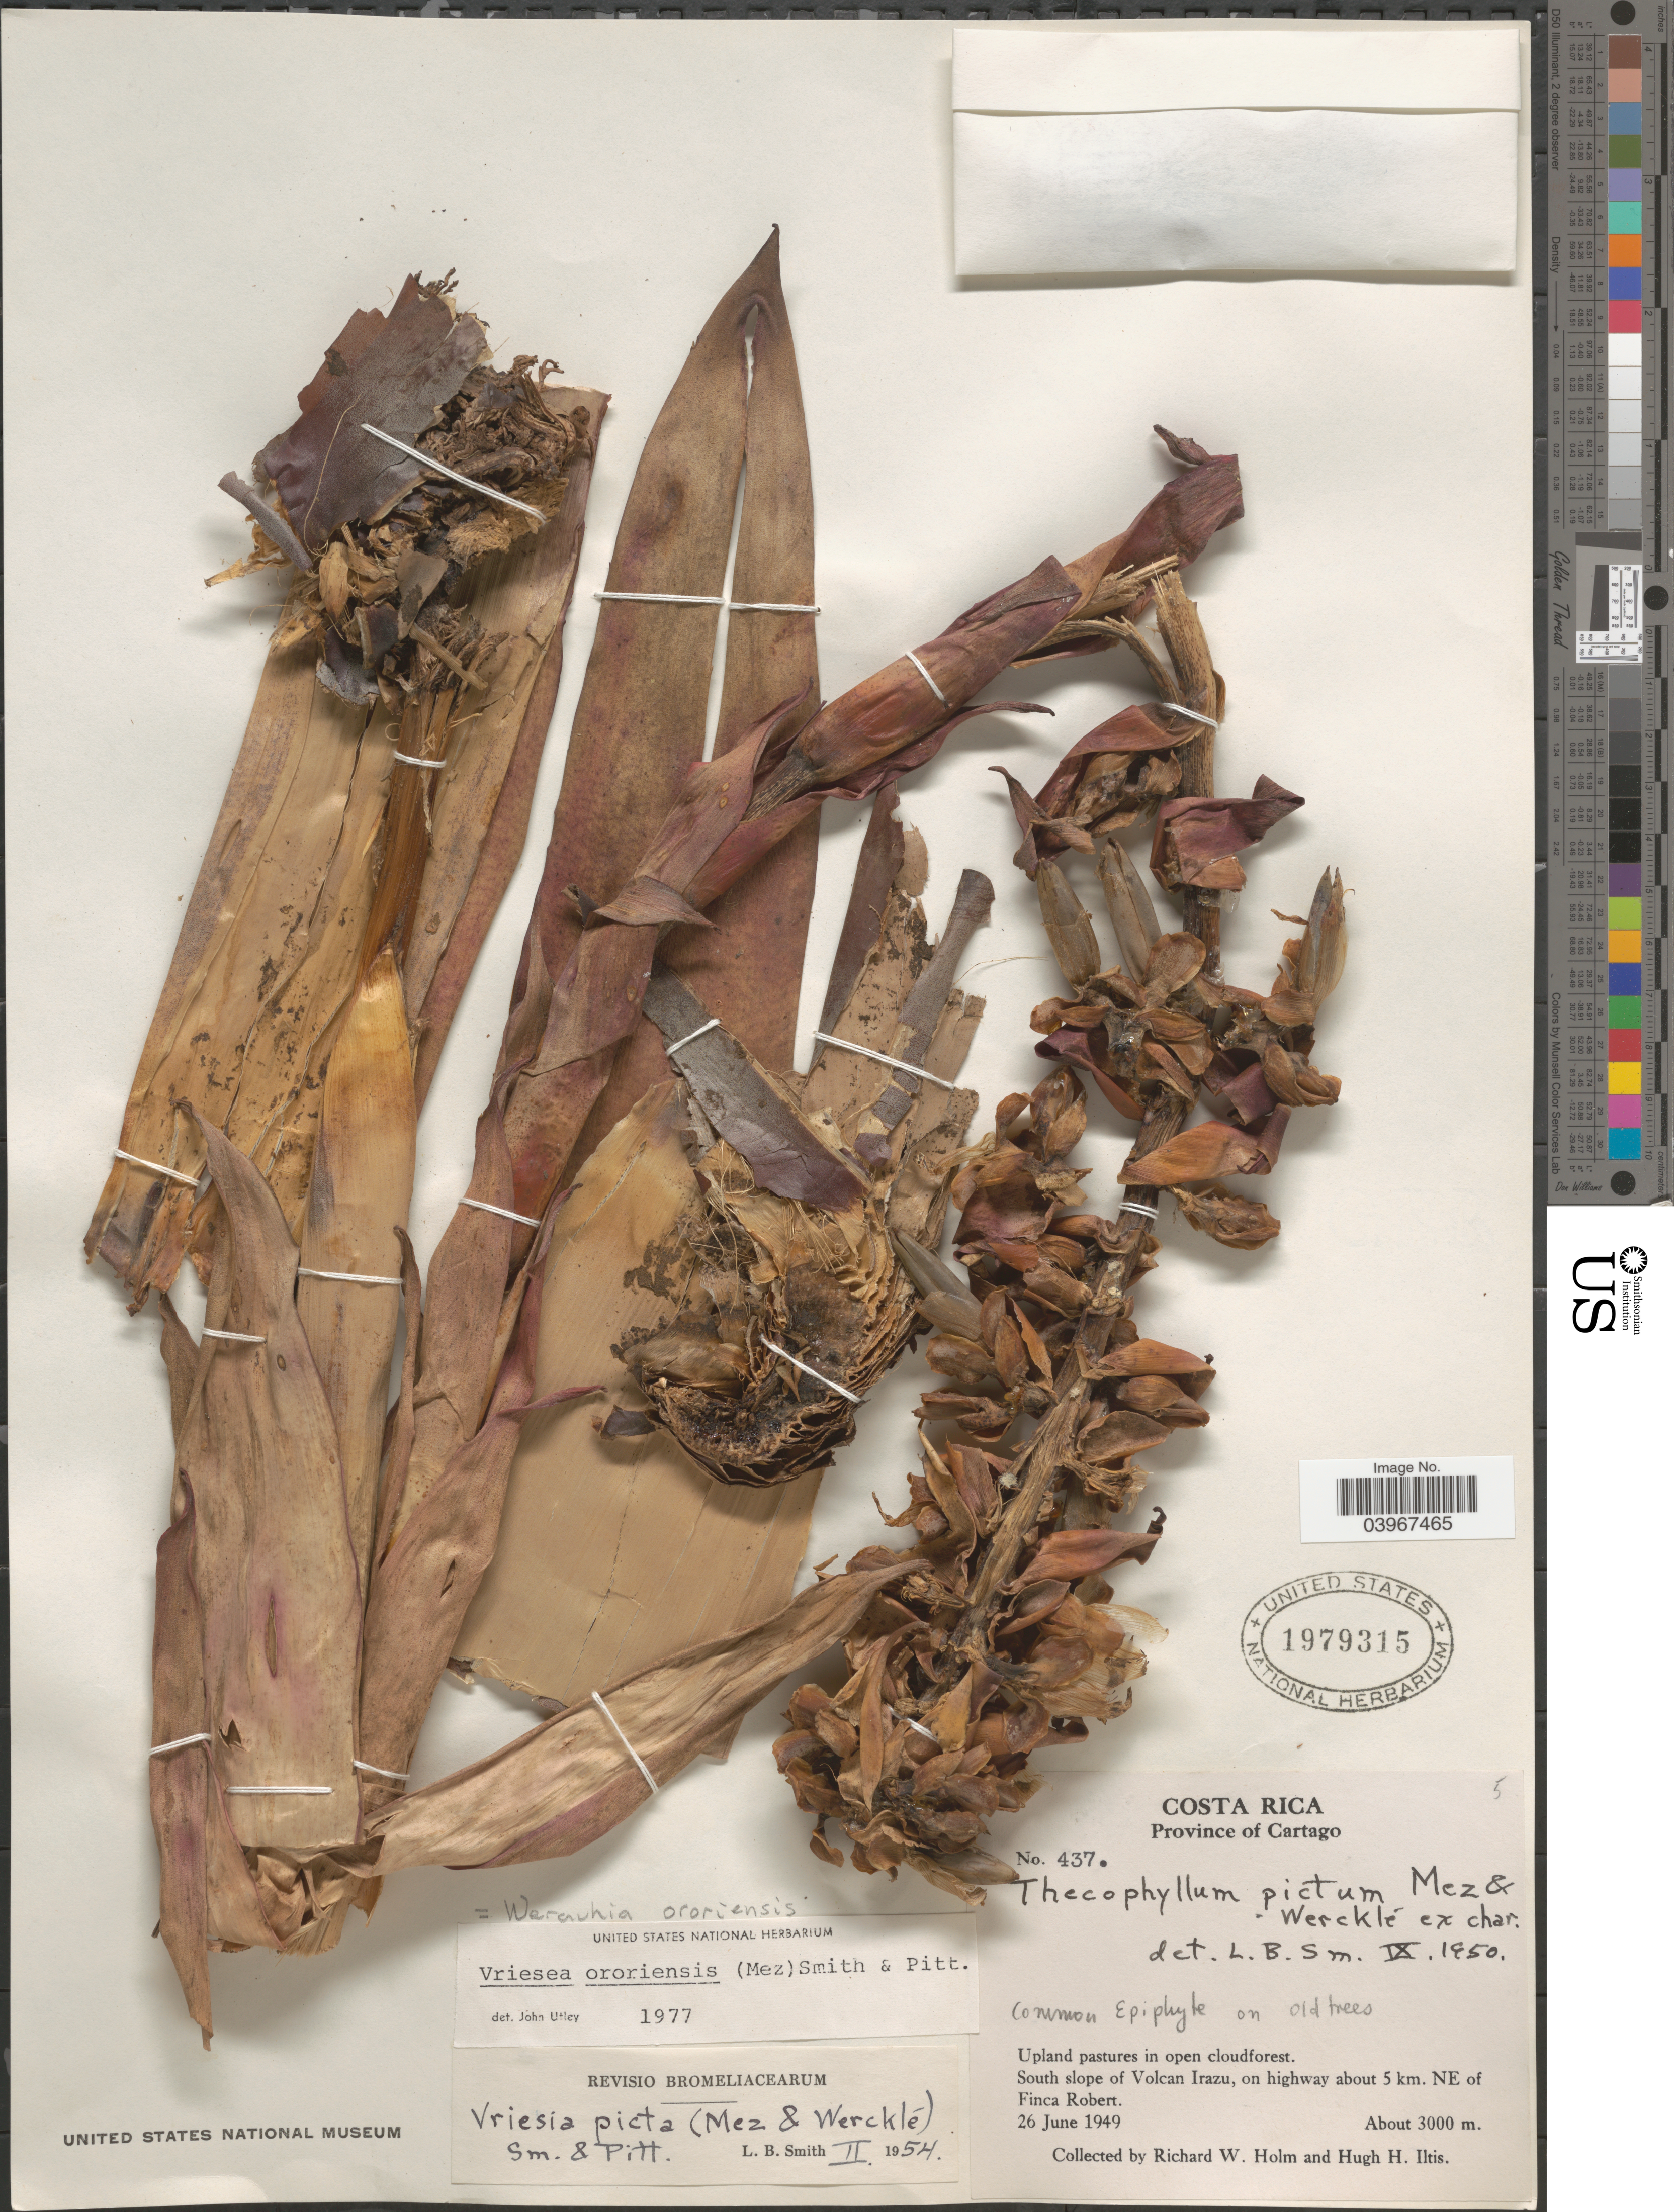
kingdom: Plantae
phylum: Tracheophyta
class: Liliopsida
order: Poales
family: Bromeliaceae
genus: Werauhia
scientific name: Werauhia ororiensis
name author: (Mez) J.R. Grant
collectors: R. W. Holm & H. H. Iltis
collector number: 437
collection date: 1949-06-26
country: Costa Rica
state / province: Cartago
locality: Upland pastures in open cloudforest. South slope of Volcan Irazu, on highway about 5 km. NE of Finca Robert.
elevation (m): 3000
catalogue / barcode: US 1979315